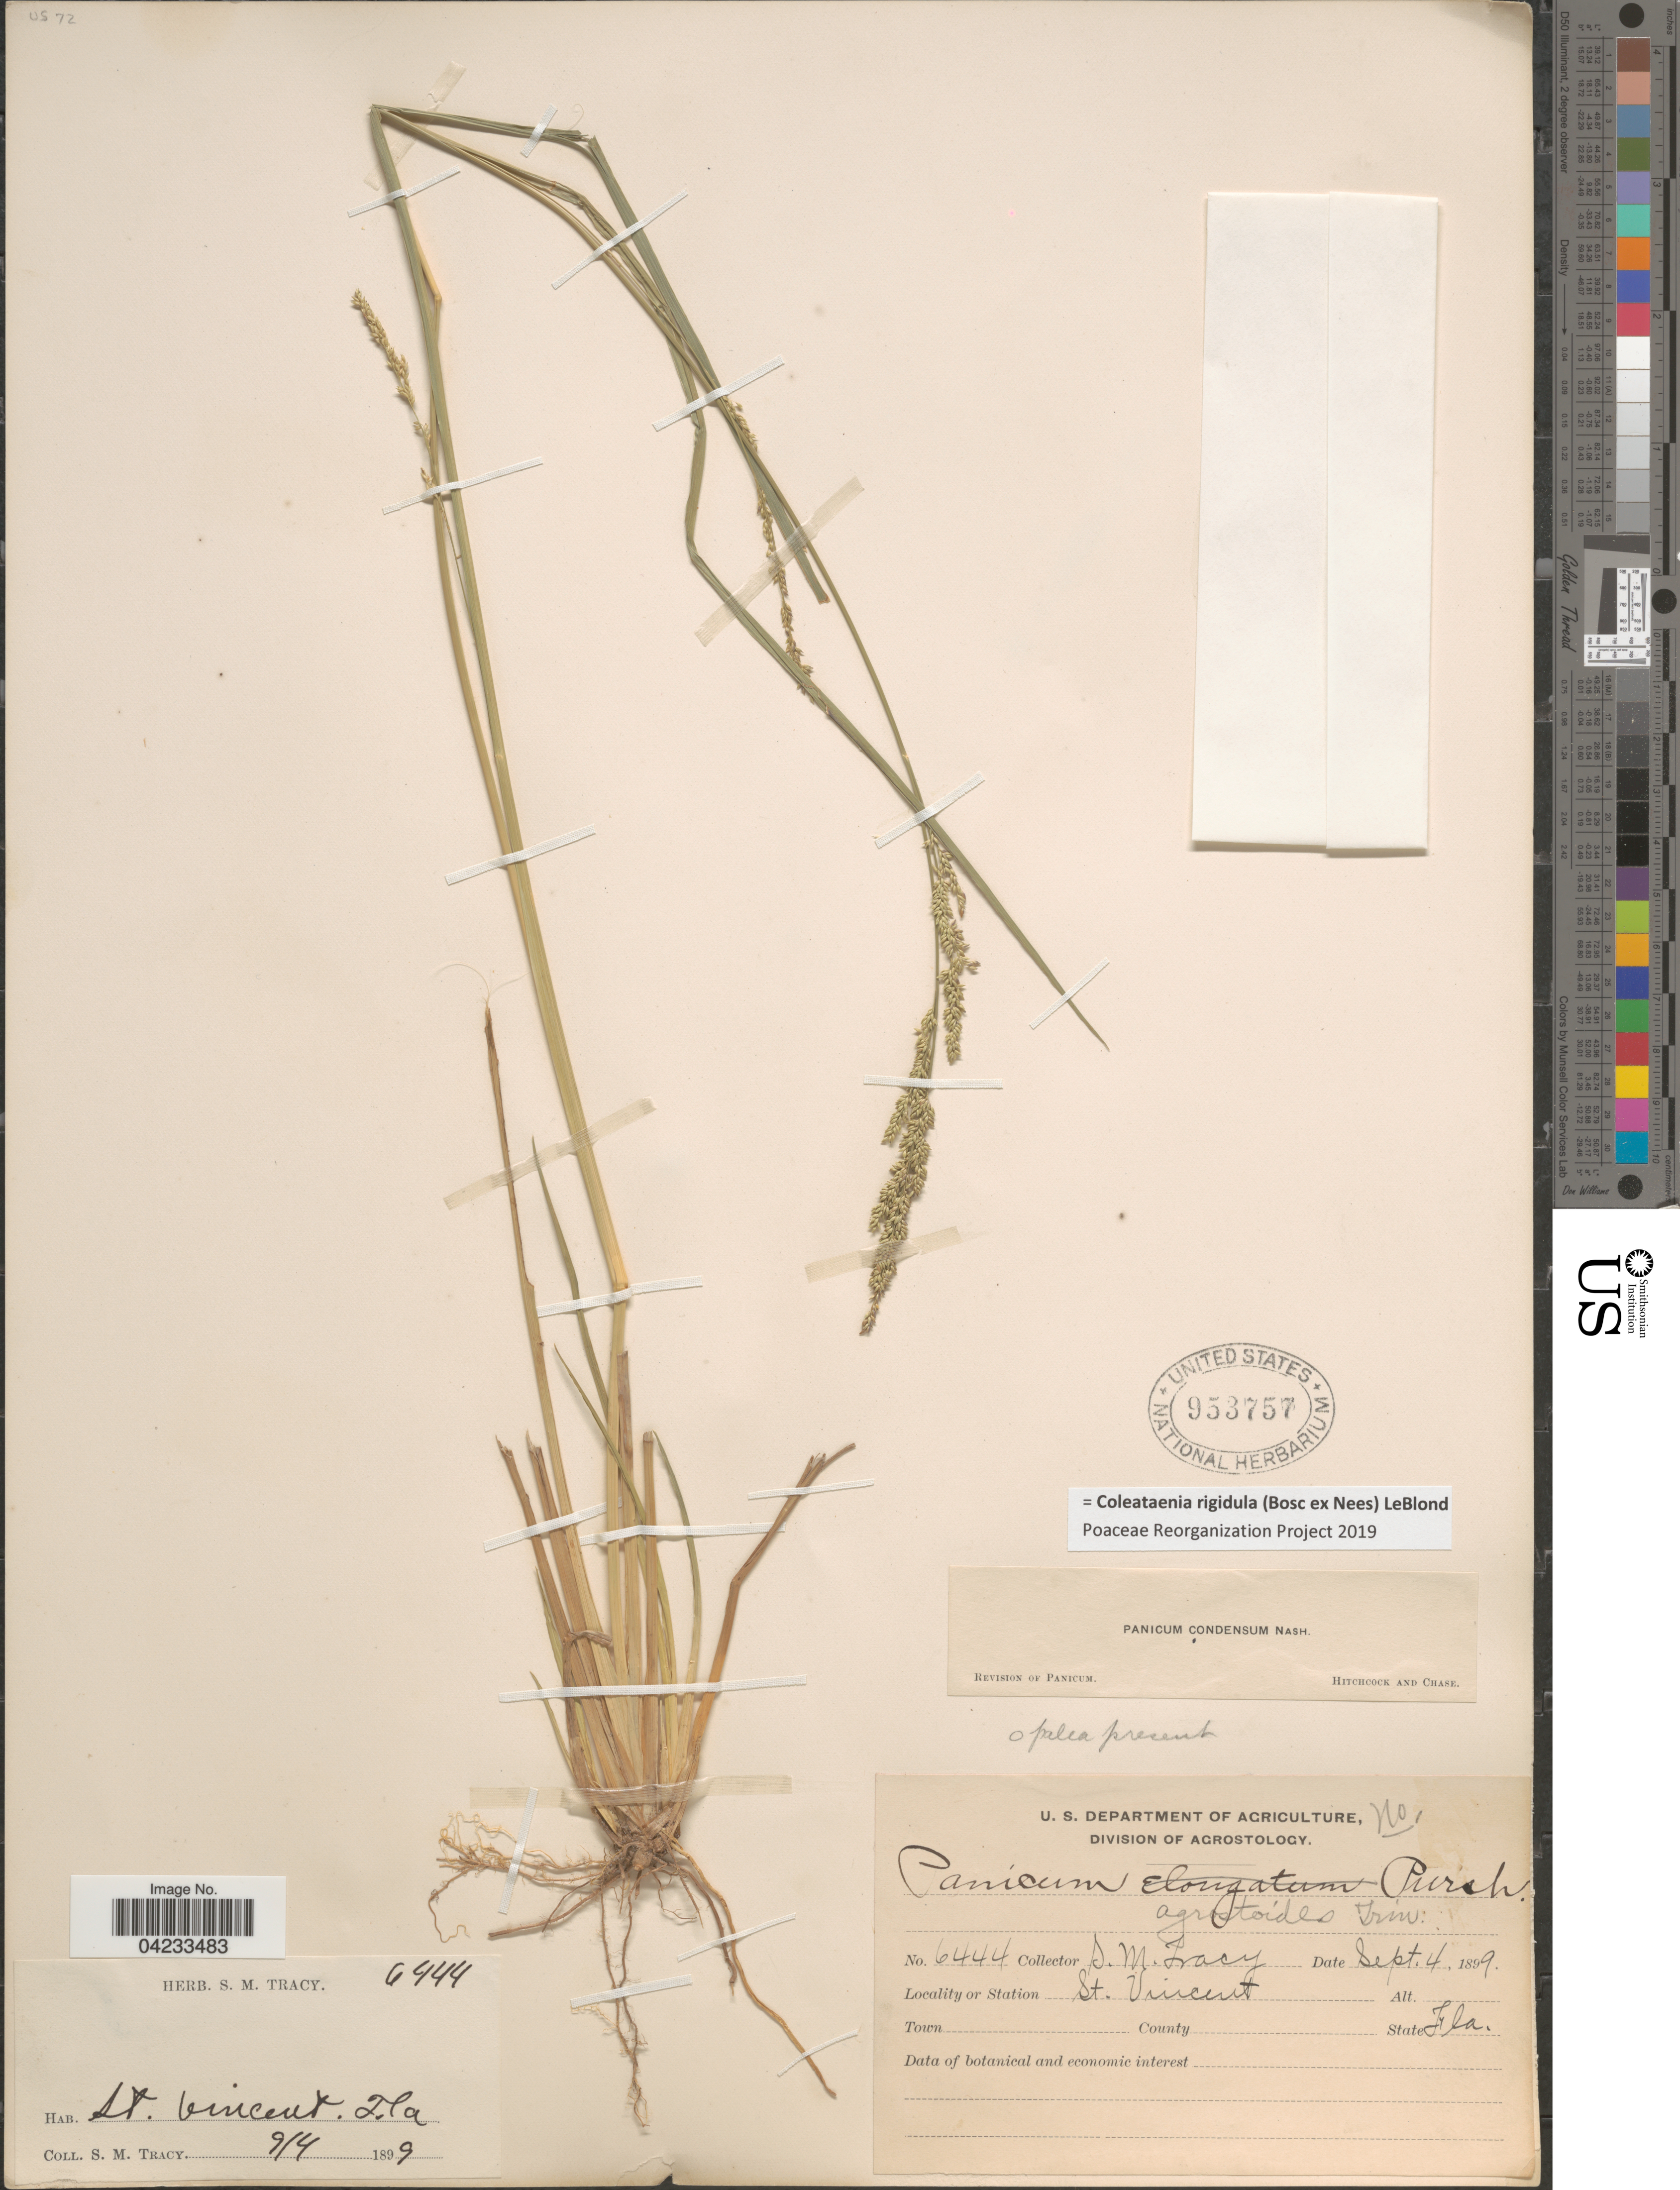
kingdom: Plantae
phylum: Tracheophyta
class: Liliopsida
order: Poales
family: Poaceae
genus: Coleataenia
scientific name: Coleataenia rigidula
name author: (Bosc ex Nees) LeBlond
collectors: S. M. Tracy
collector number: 6444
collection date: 1899-09-04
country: United States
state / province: Florida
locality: Locality of Station St. Vincent.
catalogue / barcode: US 953757